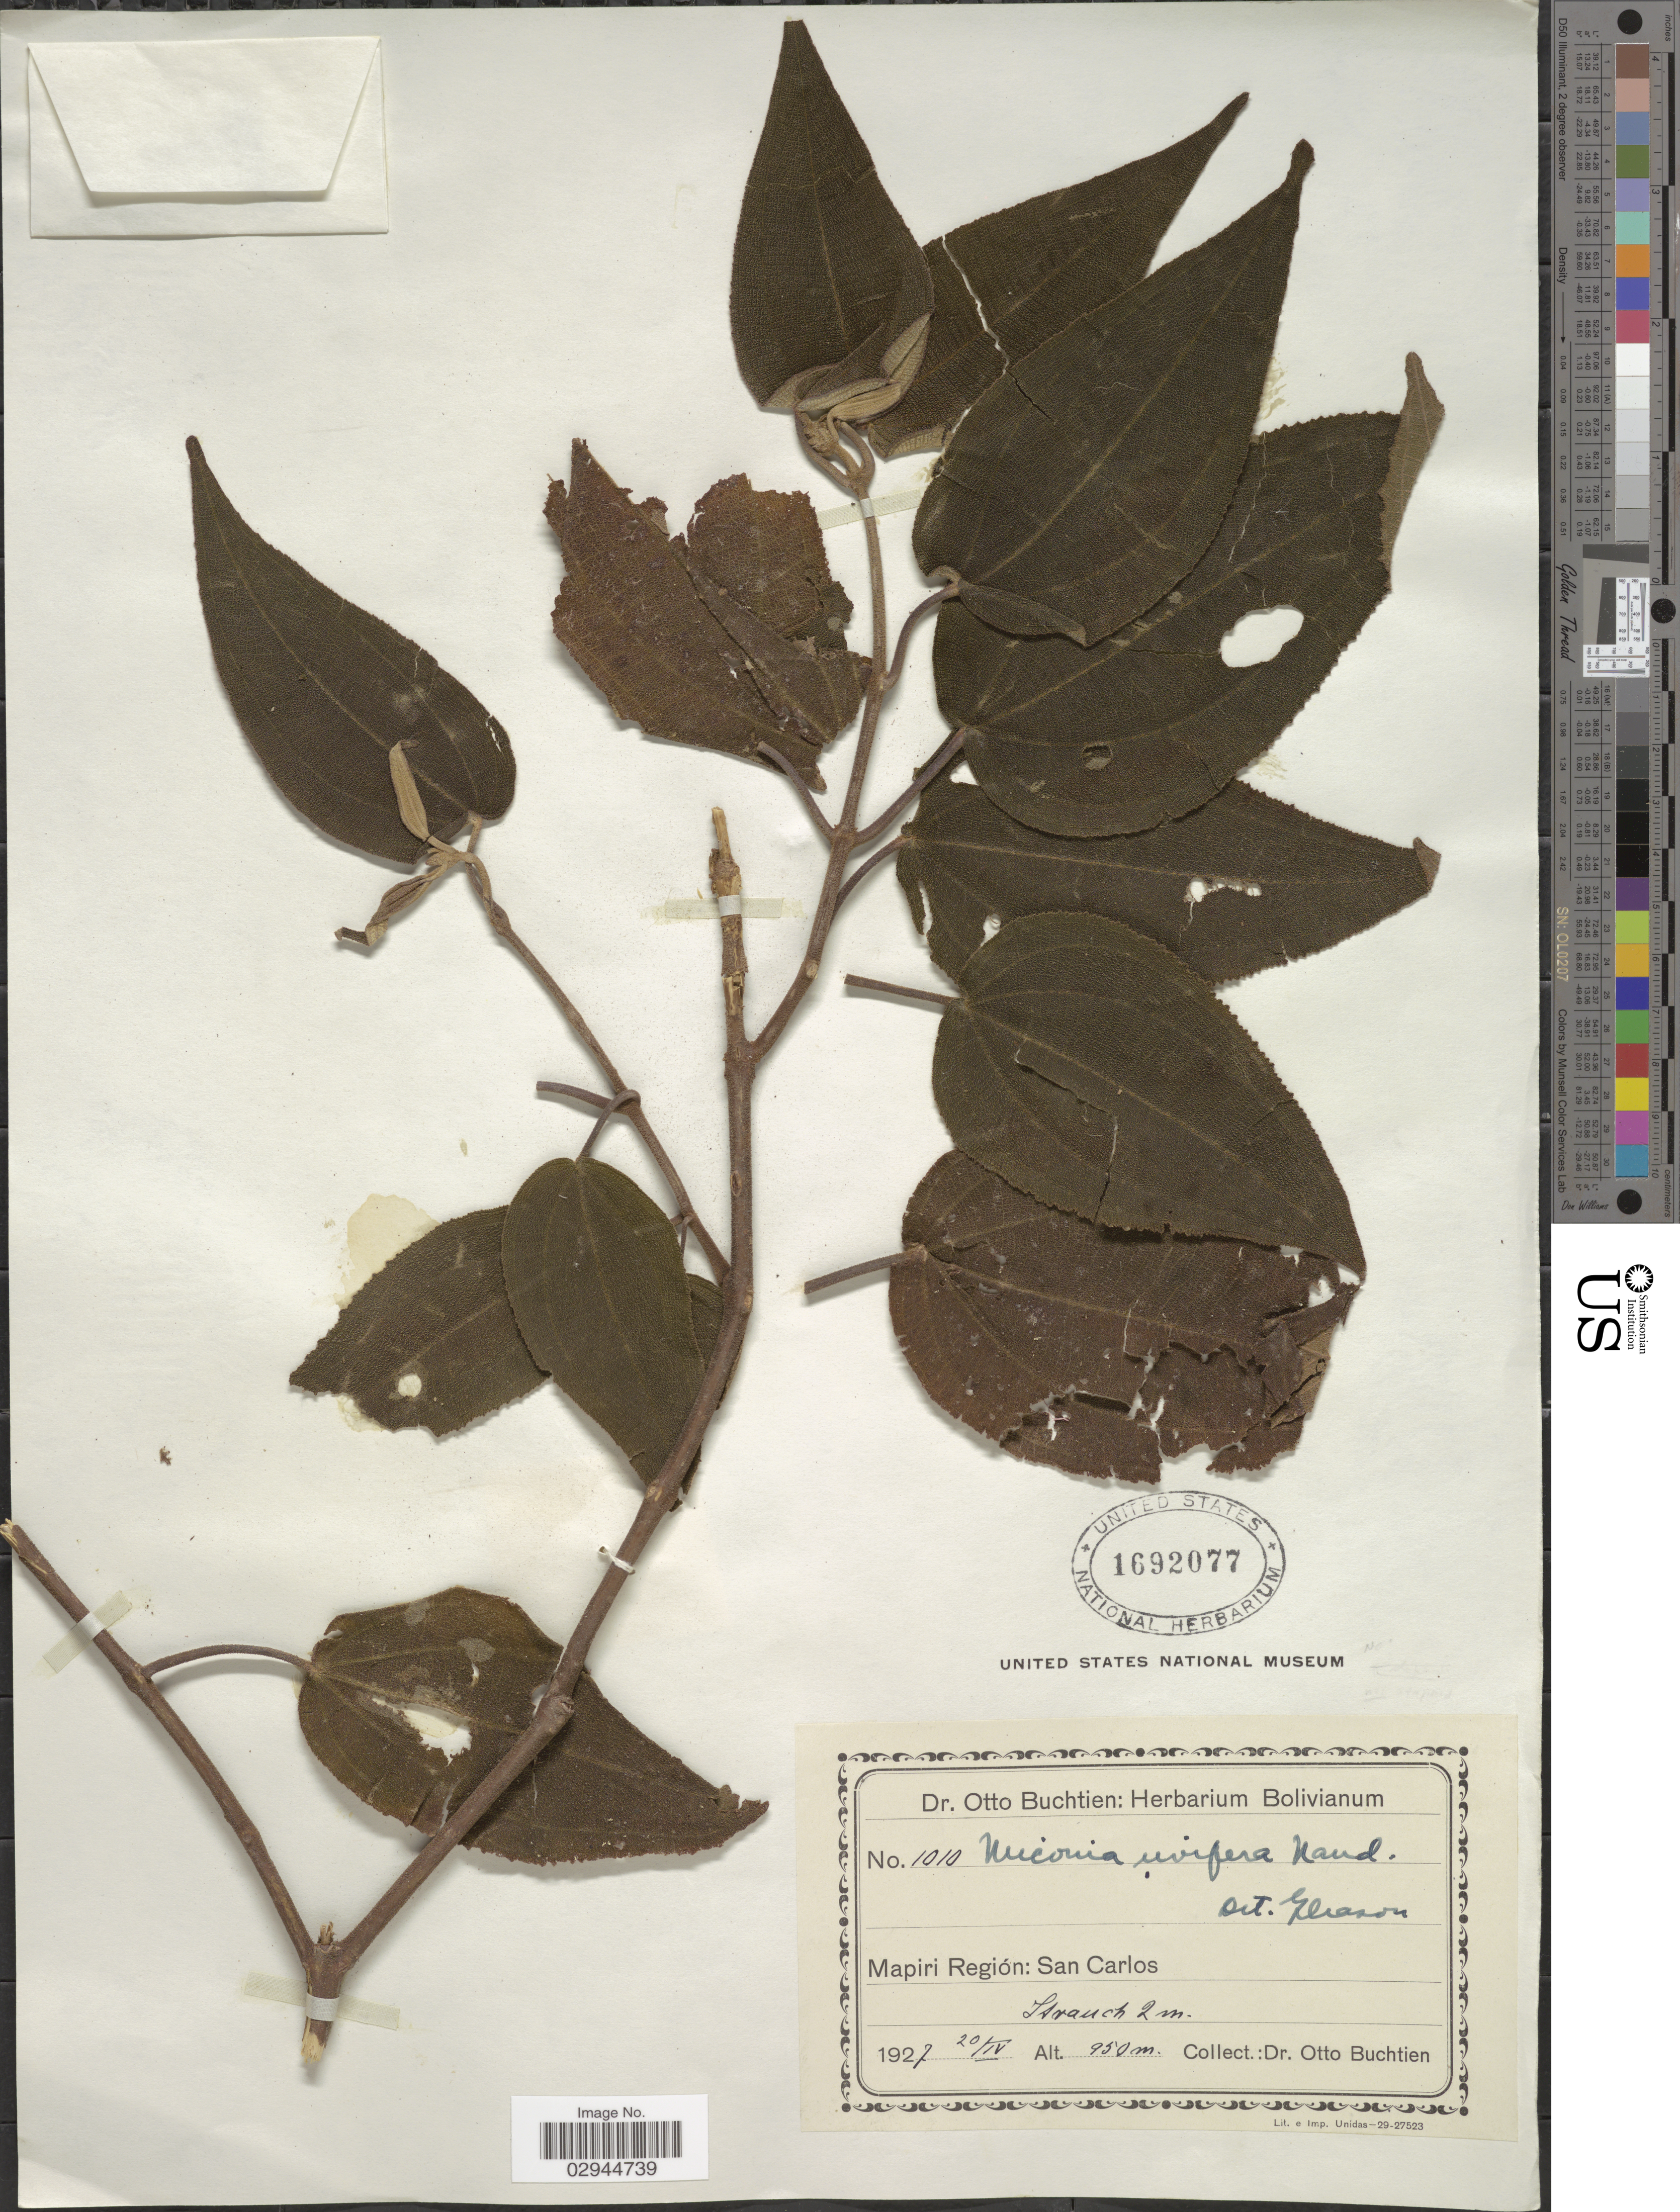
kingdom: Plantae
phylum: Tracheophyta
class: Magnoliopsida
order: Myrtales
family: Melastomataceae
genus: Miconia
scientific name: Miconia uvifera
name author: Naudin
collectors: O. Buchtien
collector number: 1010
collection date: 1927-04-20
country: Bolivia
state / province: La Paz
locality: Mapiri Región: San Carlos.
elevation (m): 950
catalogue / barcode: US 1692077